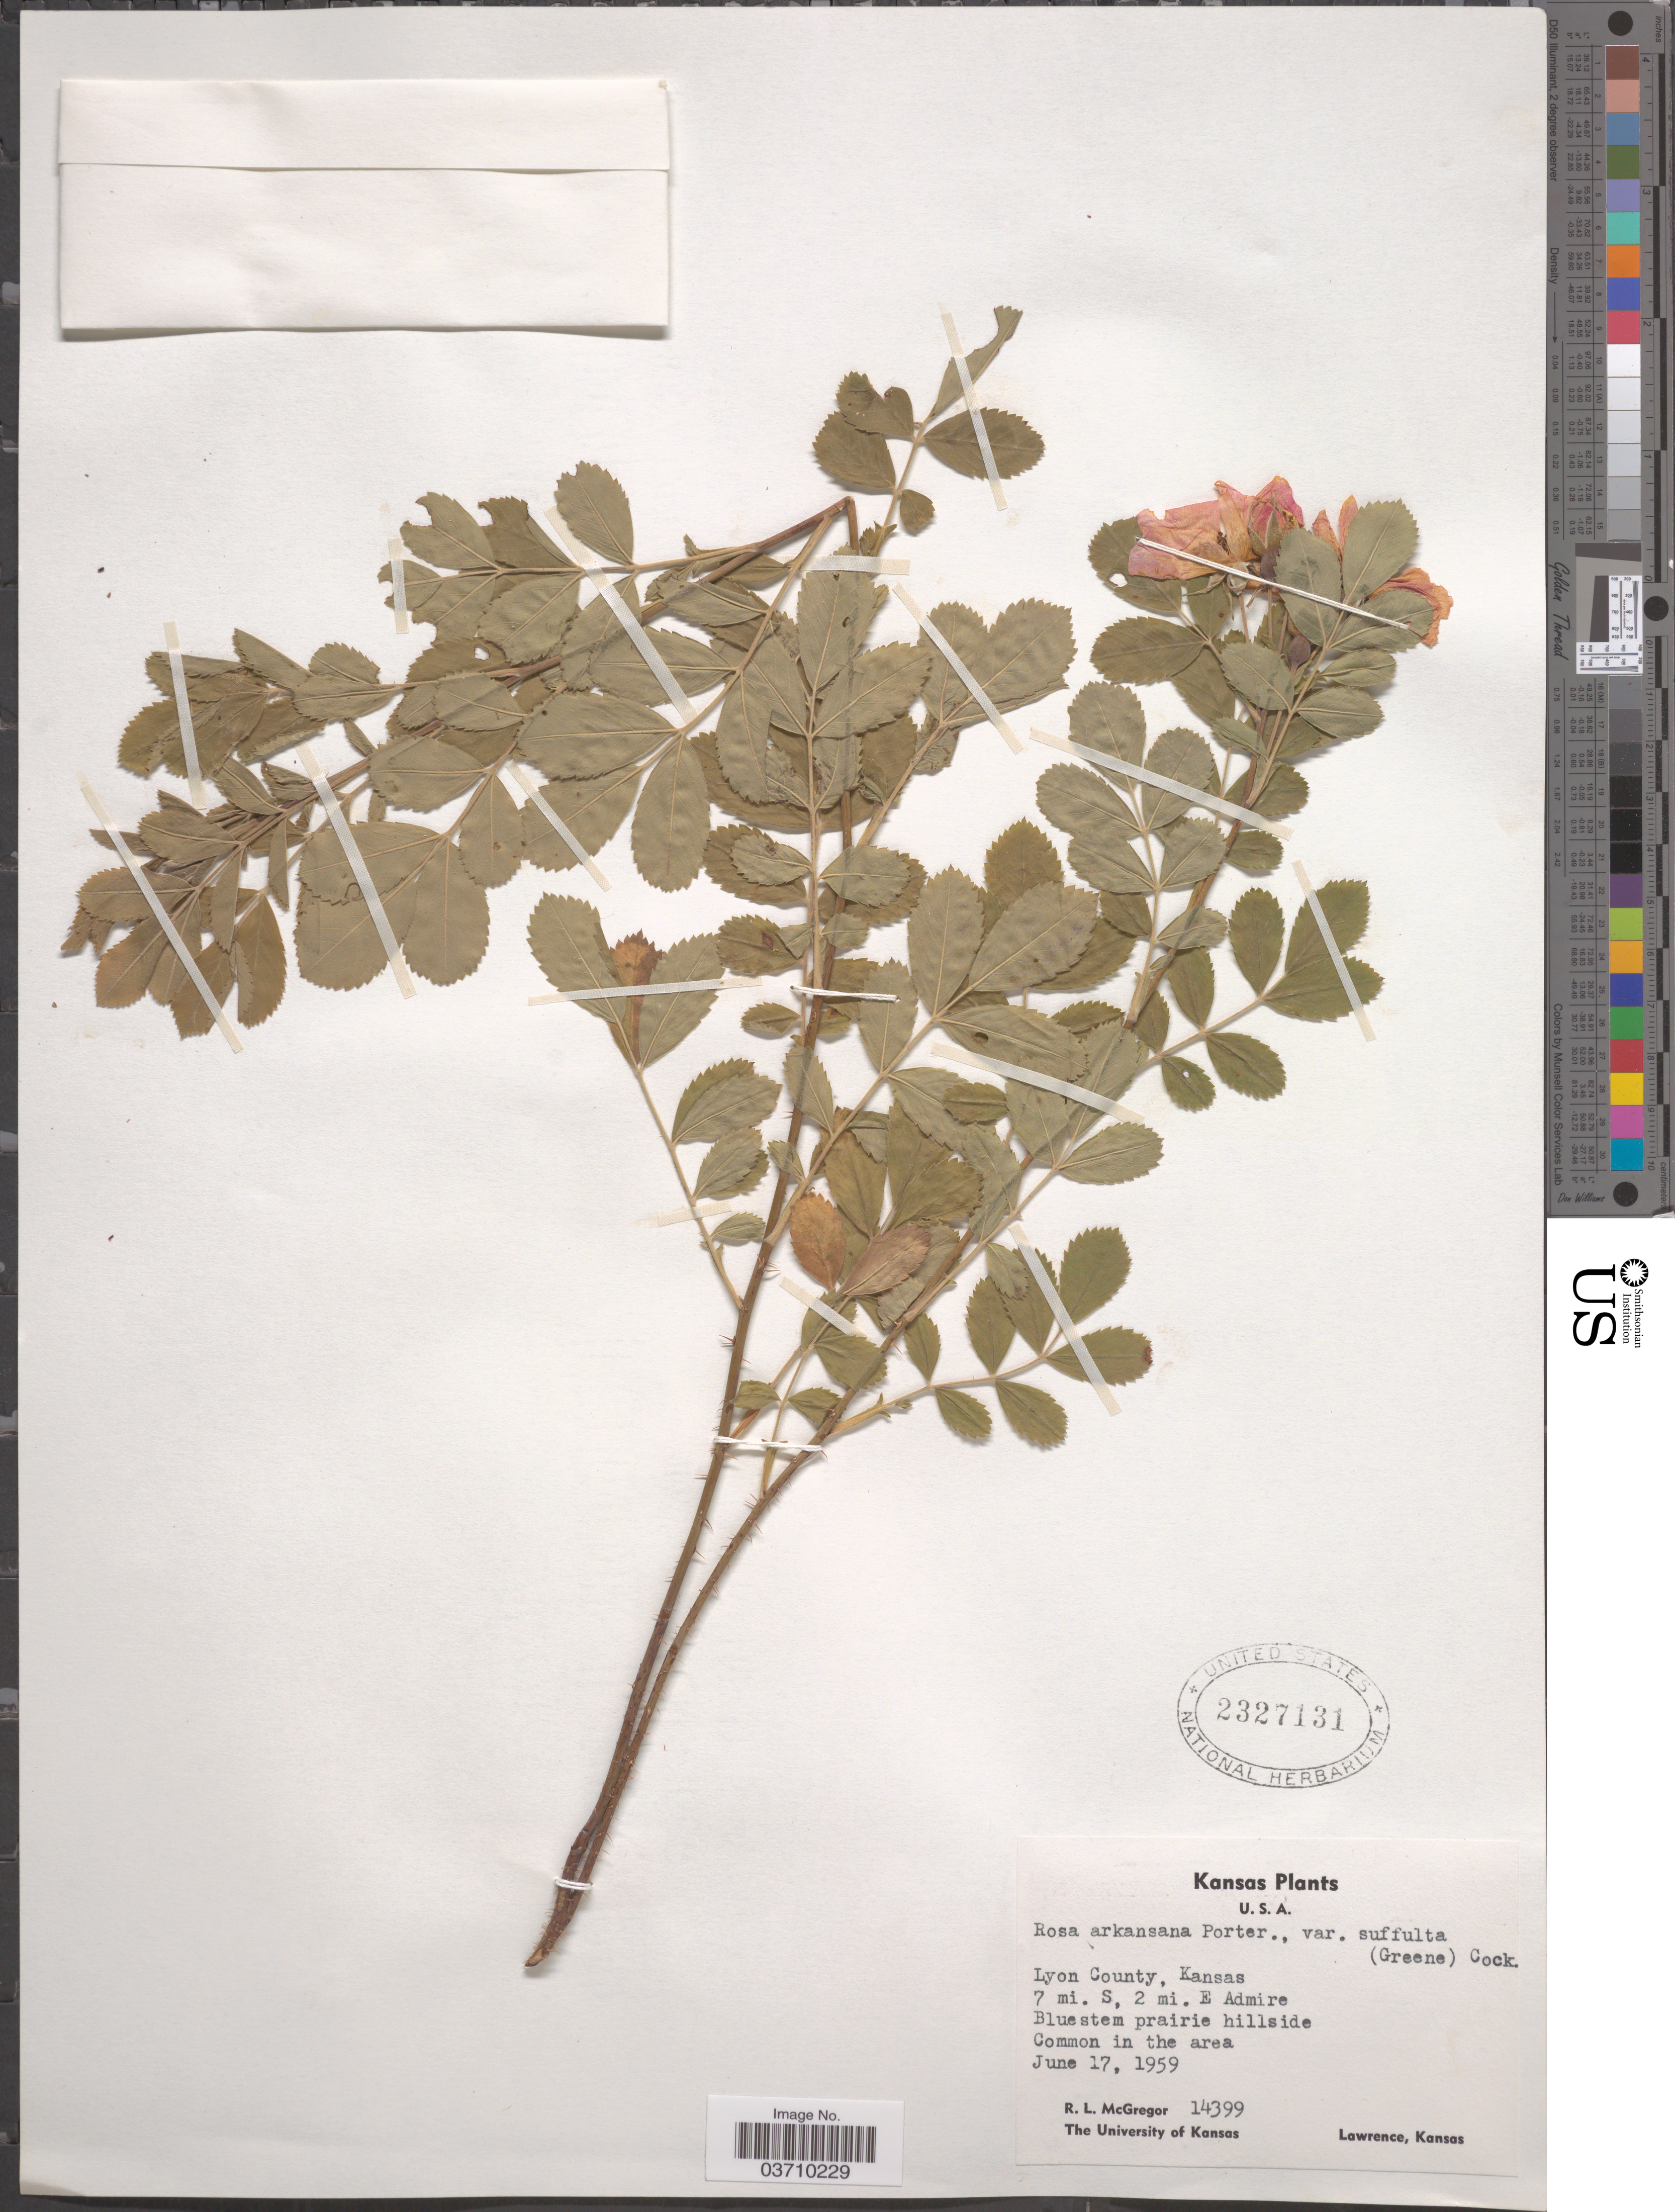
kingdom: Plantae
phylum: Tracheophyta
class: Magnoliopsida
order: Rosales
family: Rosaceae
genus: Rosa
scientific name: Rosa arkansana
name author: Porter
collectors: R. McGregor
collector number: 14399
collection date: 1959-06-17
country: United States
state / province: Kansas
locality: Lyon County. 7 mi. S, 2 mi. E Admire.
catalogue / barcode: US 2327131